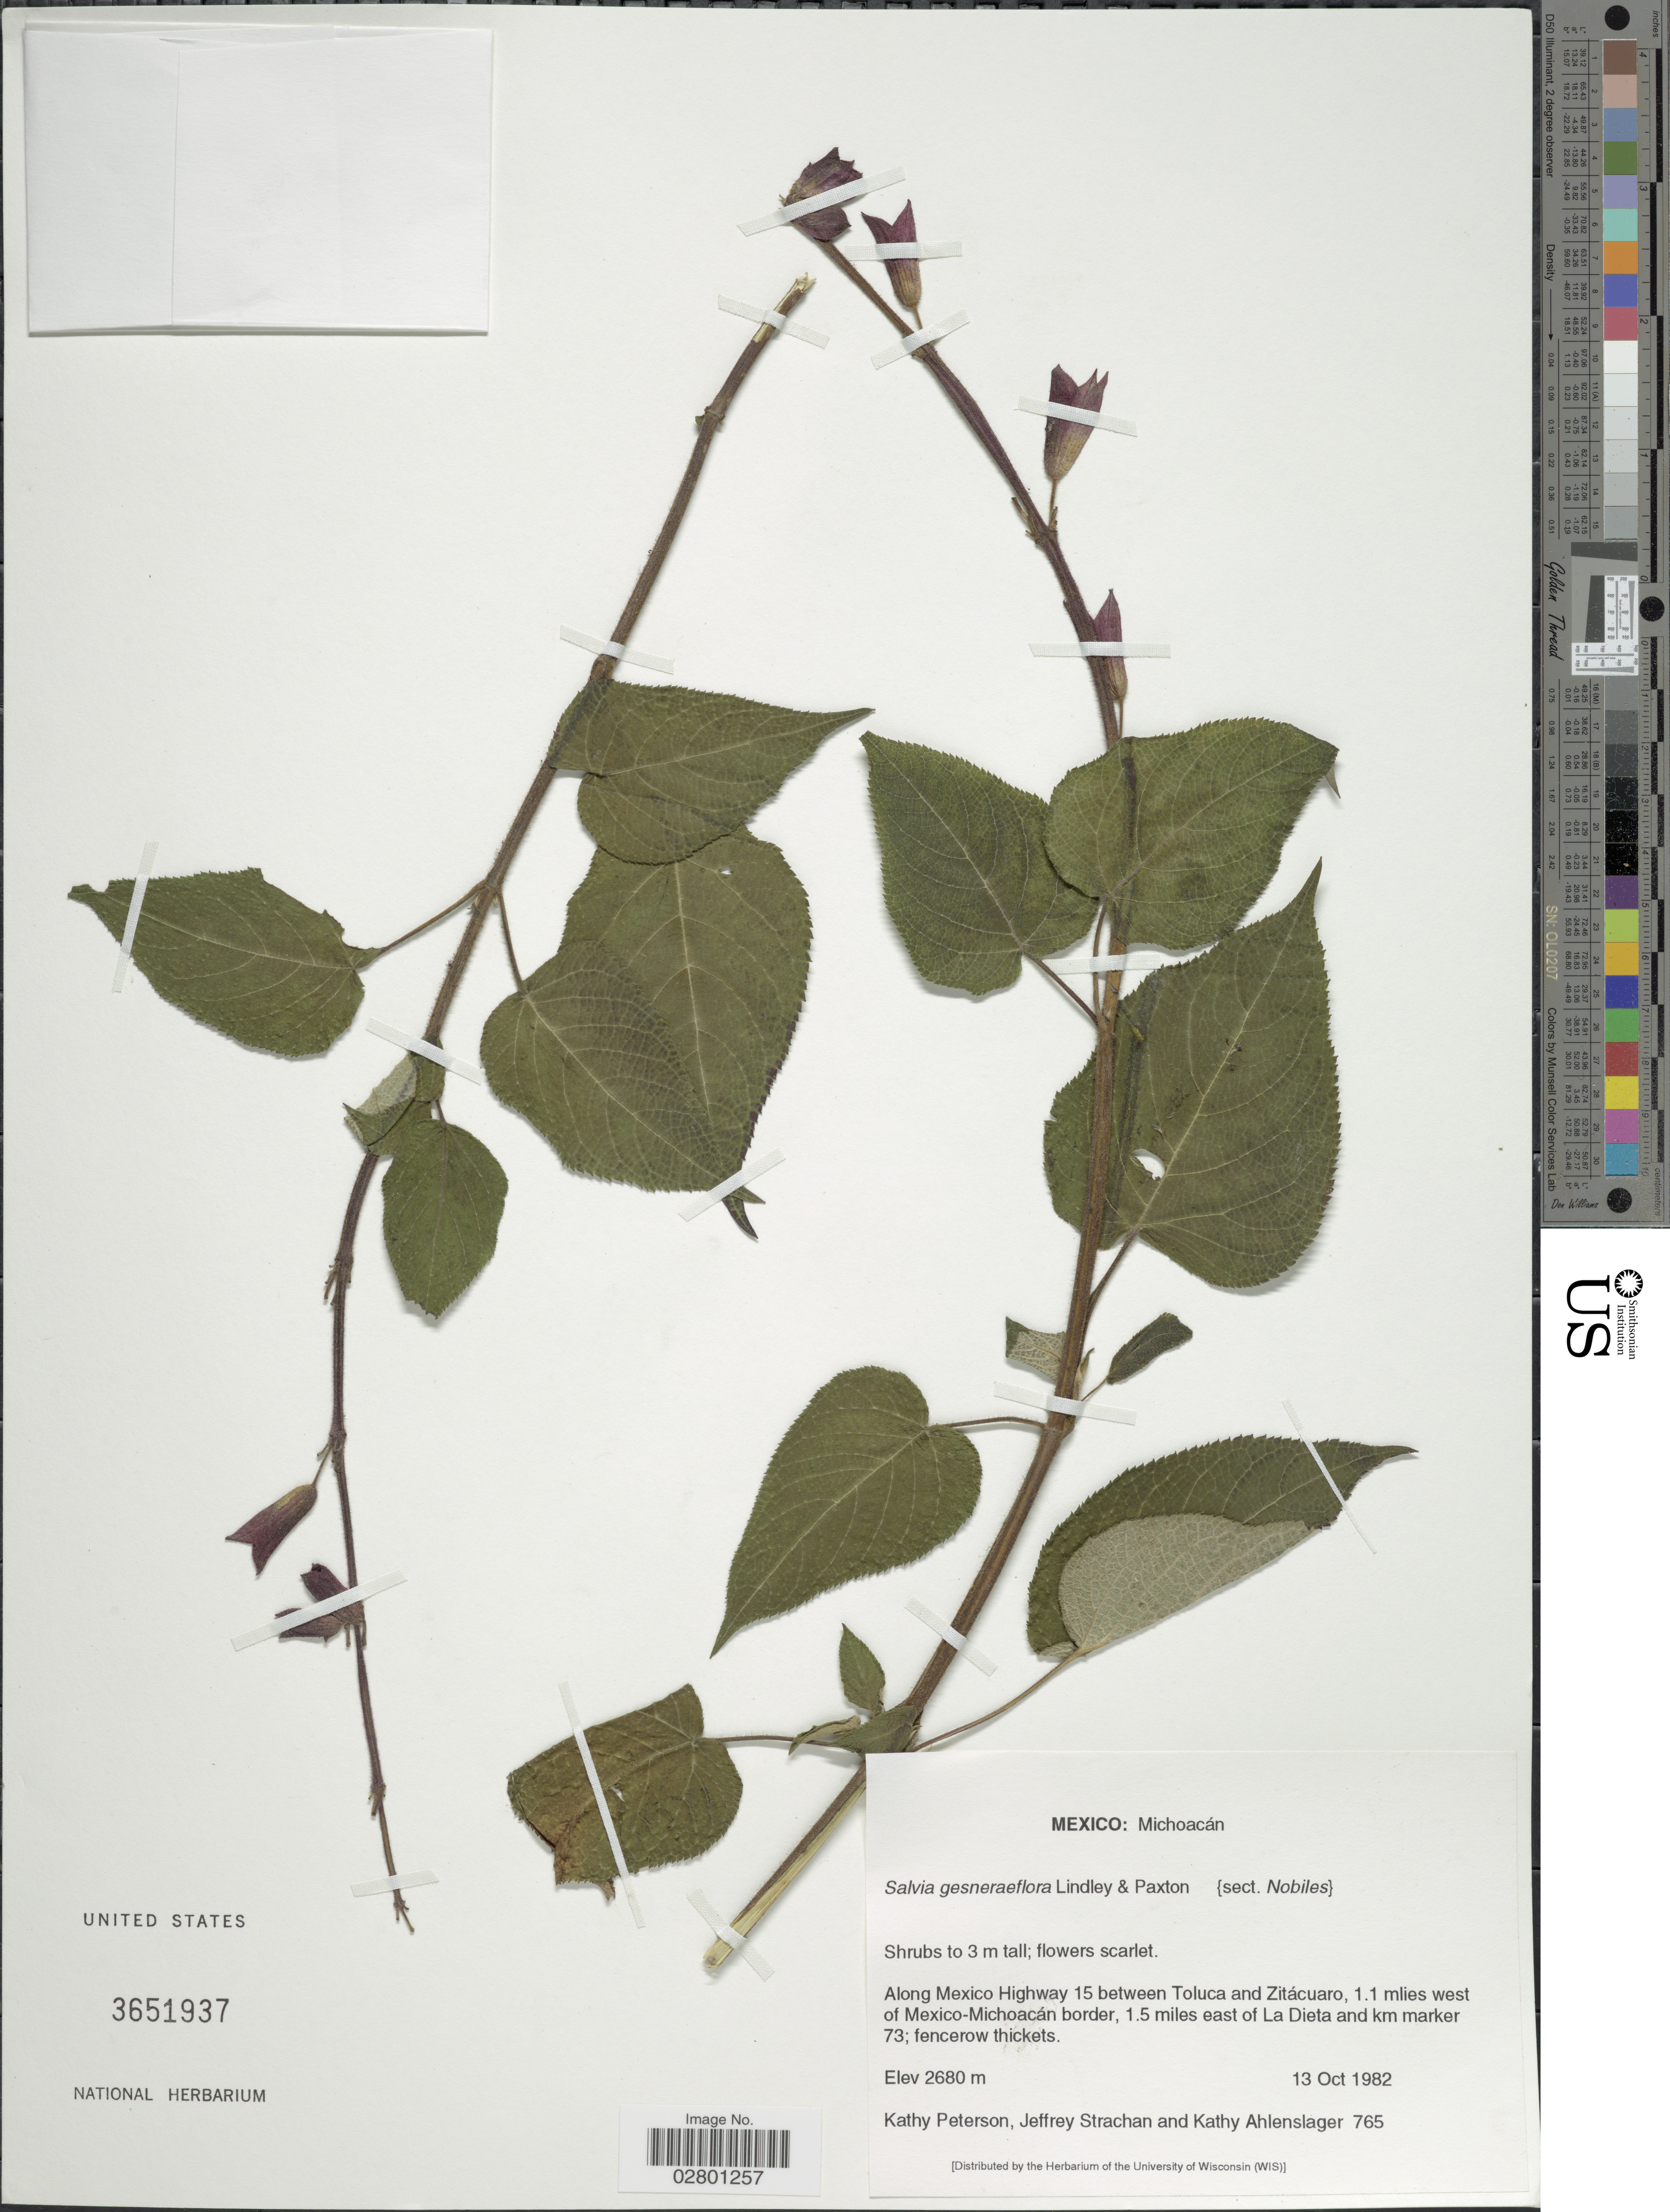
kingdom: Plantae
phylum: Tracheophyta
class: Magnoliopsida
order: Lamiales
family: Lamiaceae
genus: Salvia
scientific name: Salvia gesneriiflora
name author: Lindl. & Paxton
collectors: K. Peterson, J. Strachan & K. Ahlenslager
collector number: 765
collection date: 1982-10-13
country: Mexico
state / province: Michoacán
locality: Along Mexico Highway 15 between Toluca and Zitácuaro, 1.1 miles west of Mexico-Michoacán border, 1.5 miles east of La Dieta and km marker 73.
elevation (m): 2680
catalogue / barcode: US 3651937